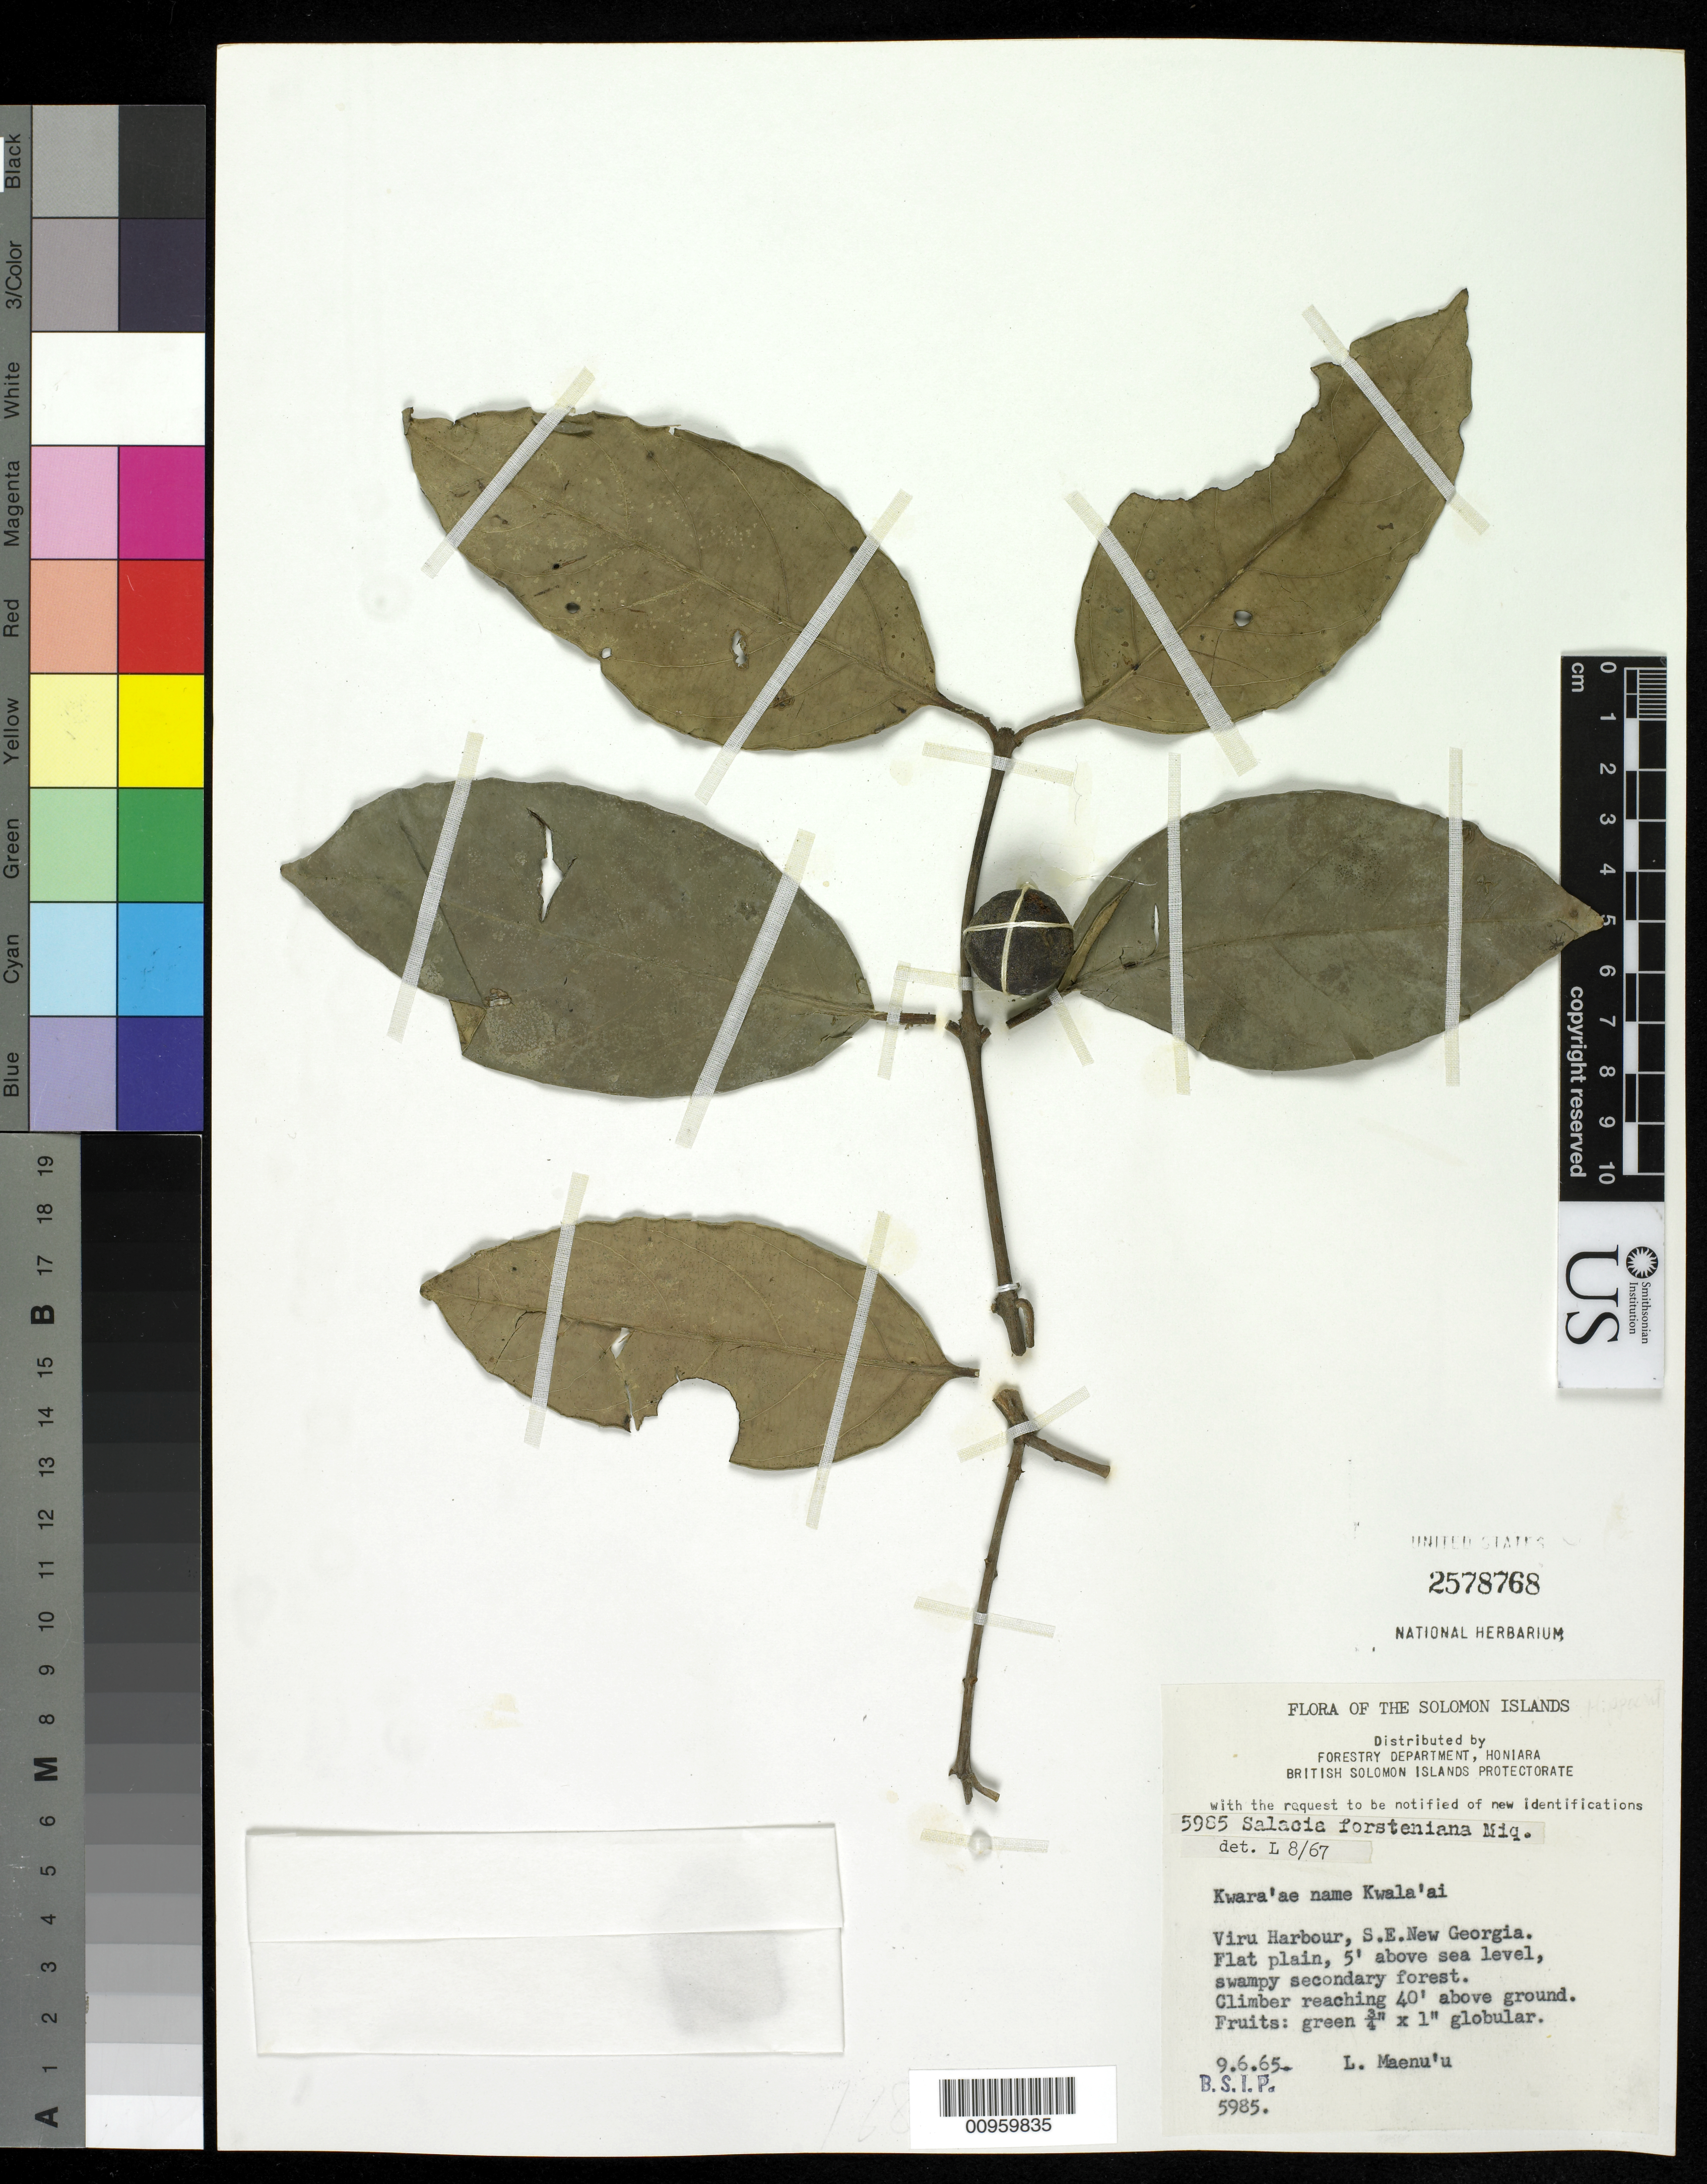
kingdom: Plantae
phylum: Tracheophyta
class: Magnoliopsida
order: Celastrales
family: Celastraceae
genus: Salacia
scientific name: Salacia forsteniana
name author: Miq.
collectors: L. Maenu'u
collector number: BSIP 5985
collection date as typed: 09 Jun 1965 or 06 Sep 1965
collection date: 1965-06-09 or 1965-09-06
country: Solomon Islands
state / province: Western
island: New Georgia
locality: Viru Harbour, SE New Georgia. flat plain in swampy secondary forest.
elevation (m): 2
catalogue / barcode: US 2578768